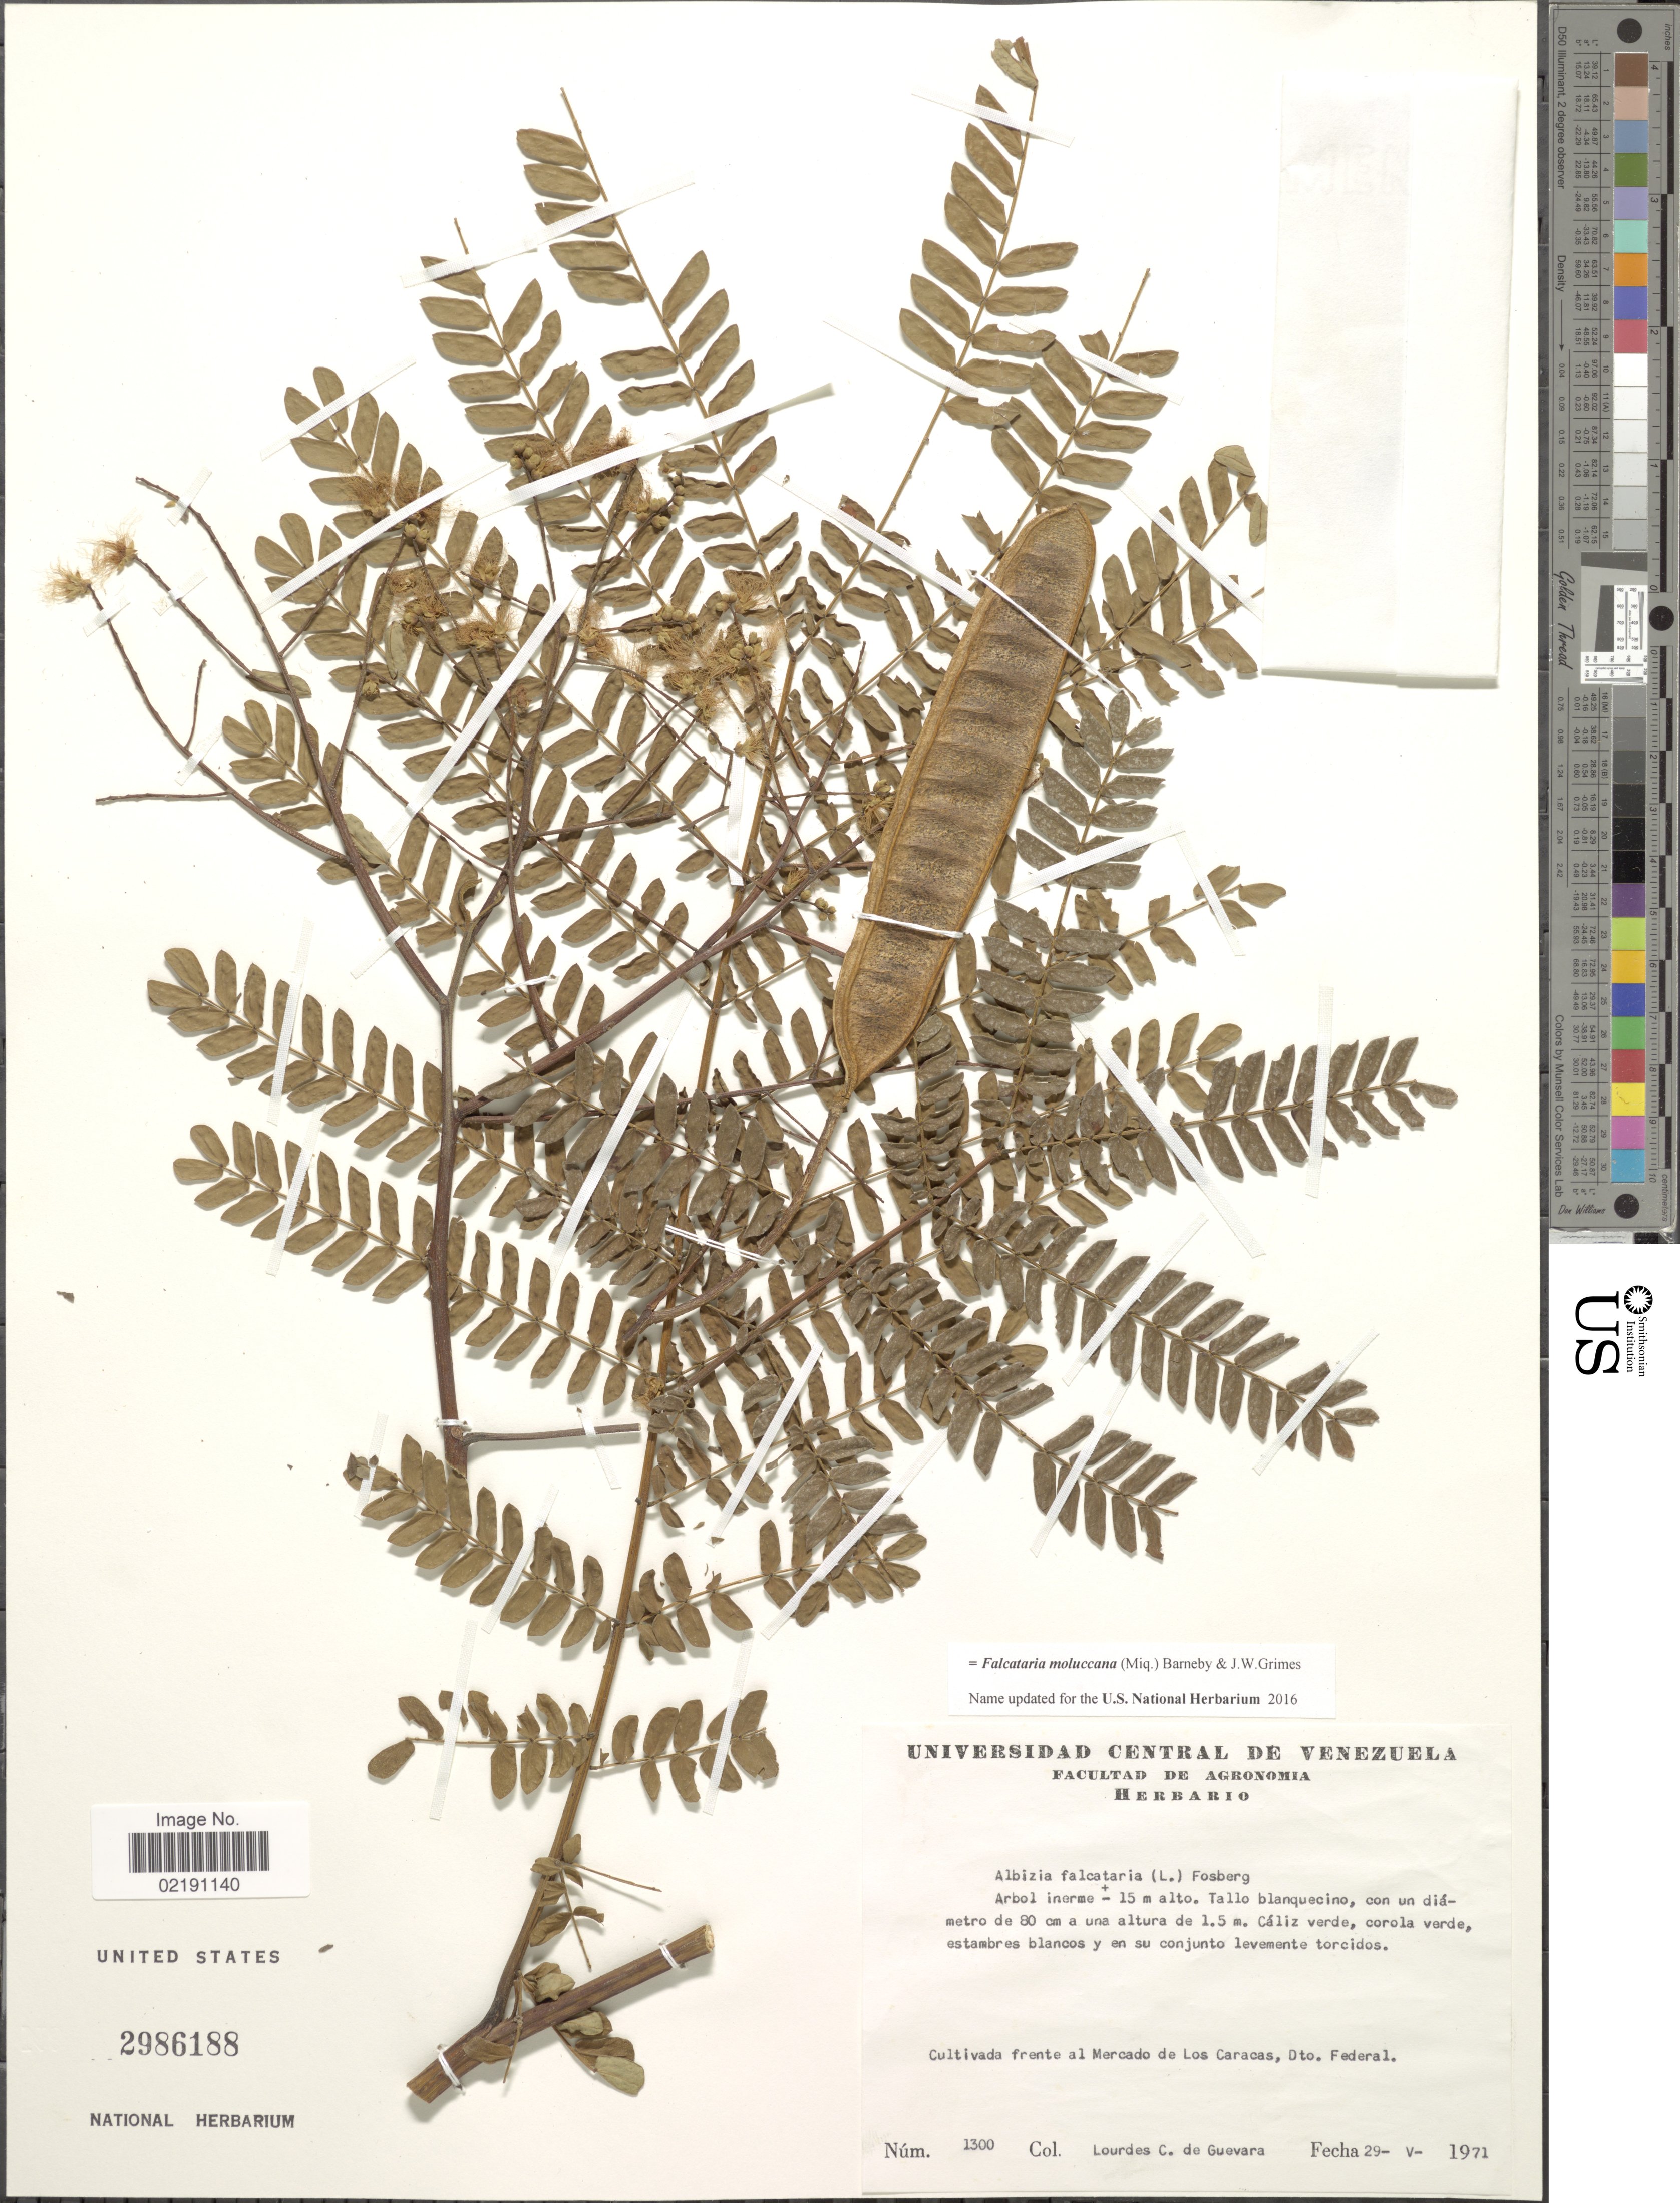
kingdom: Plantae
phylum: Tracheophyta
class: Magnoliopsida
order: Fabales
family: Fabaceae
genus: Falcataria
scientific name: Falcataria moluccana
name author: (Miq.) Barneby & Grimes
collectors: L. De Guevara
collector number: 1300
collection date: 1971-05-29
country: Venezuela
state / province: Distrito Federal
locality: Cultivada frente al mercado de Los Caracas, Dto. Federal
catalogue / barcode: US 2986188